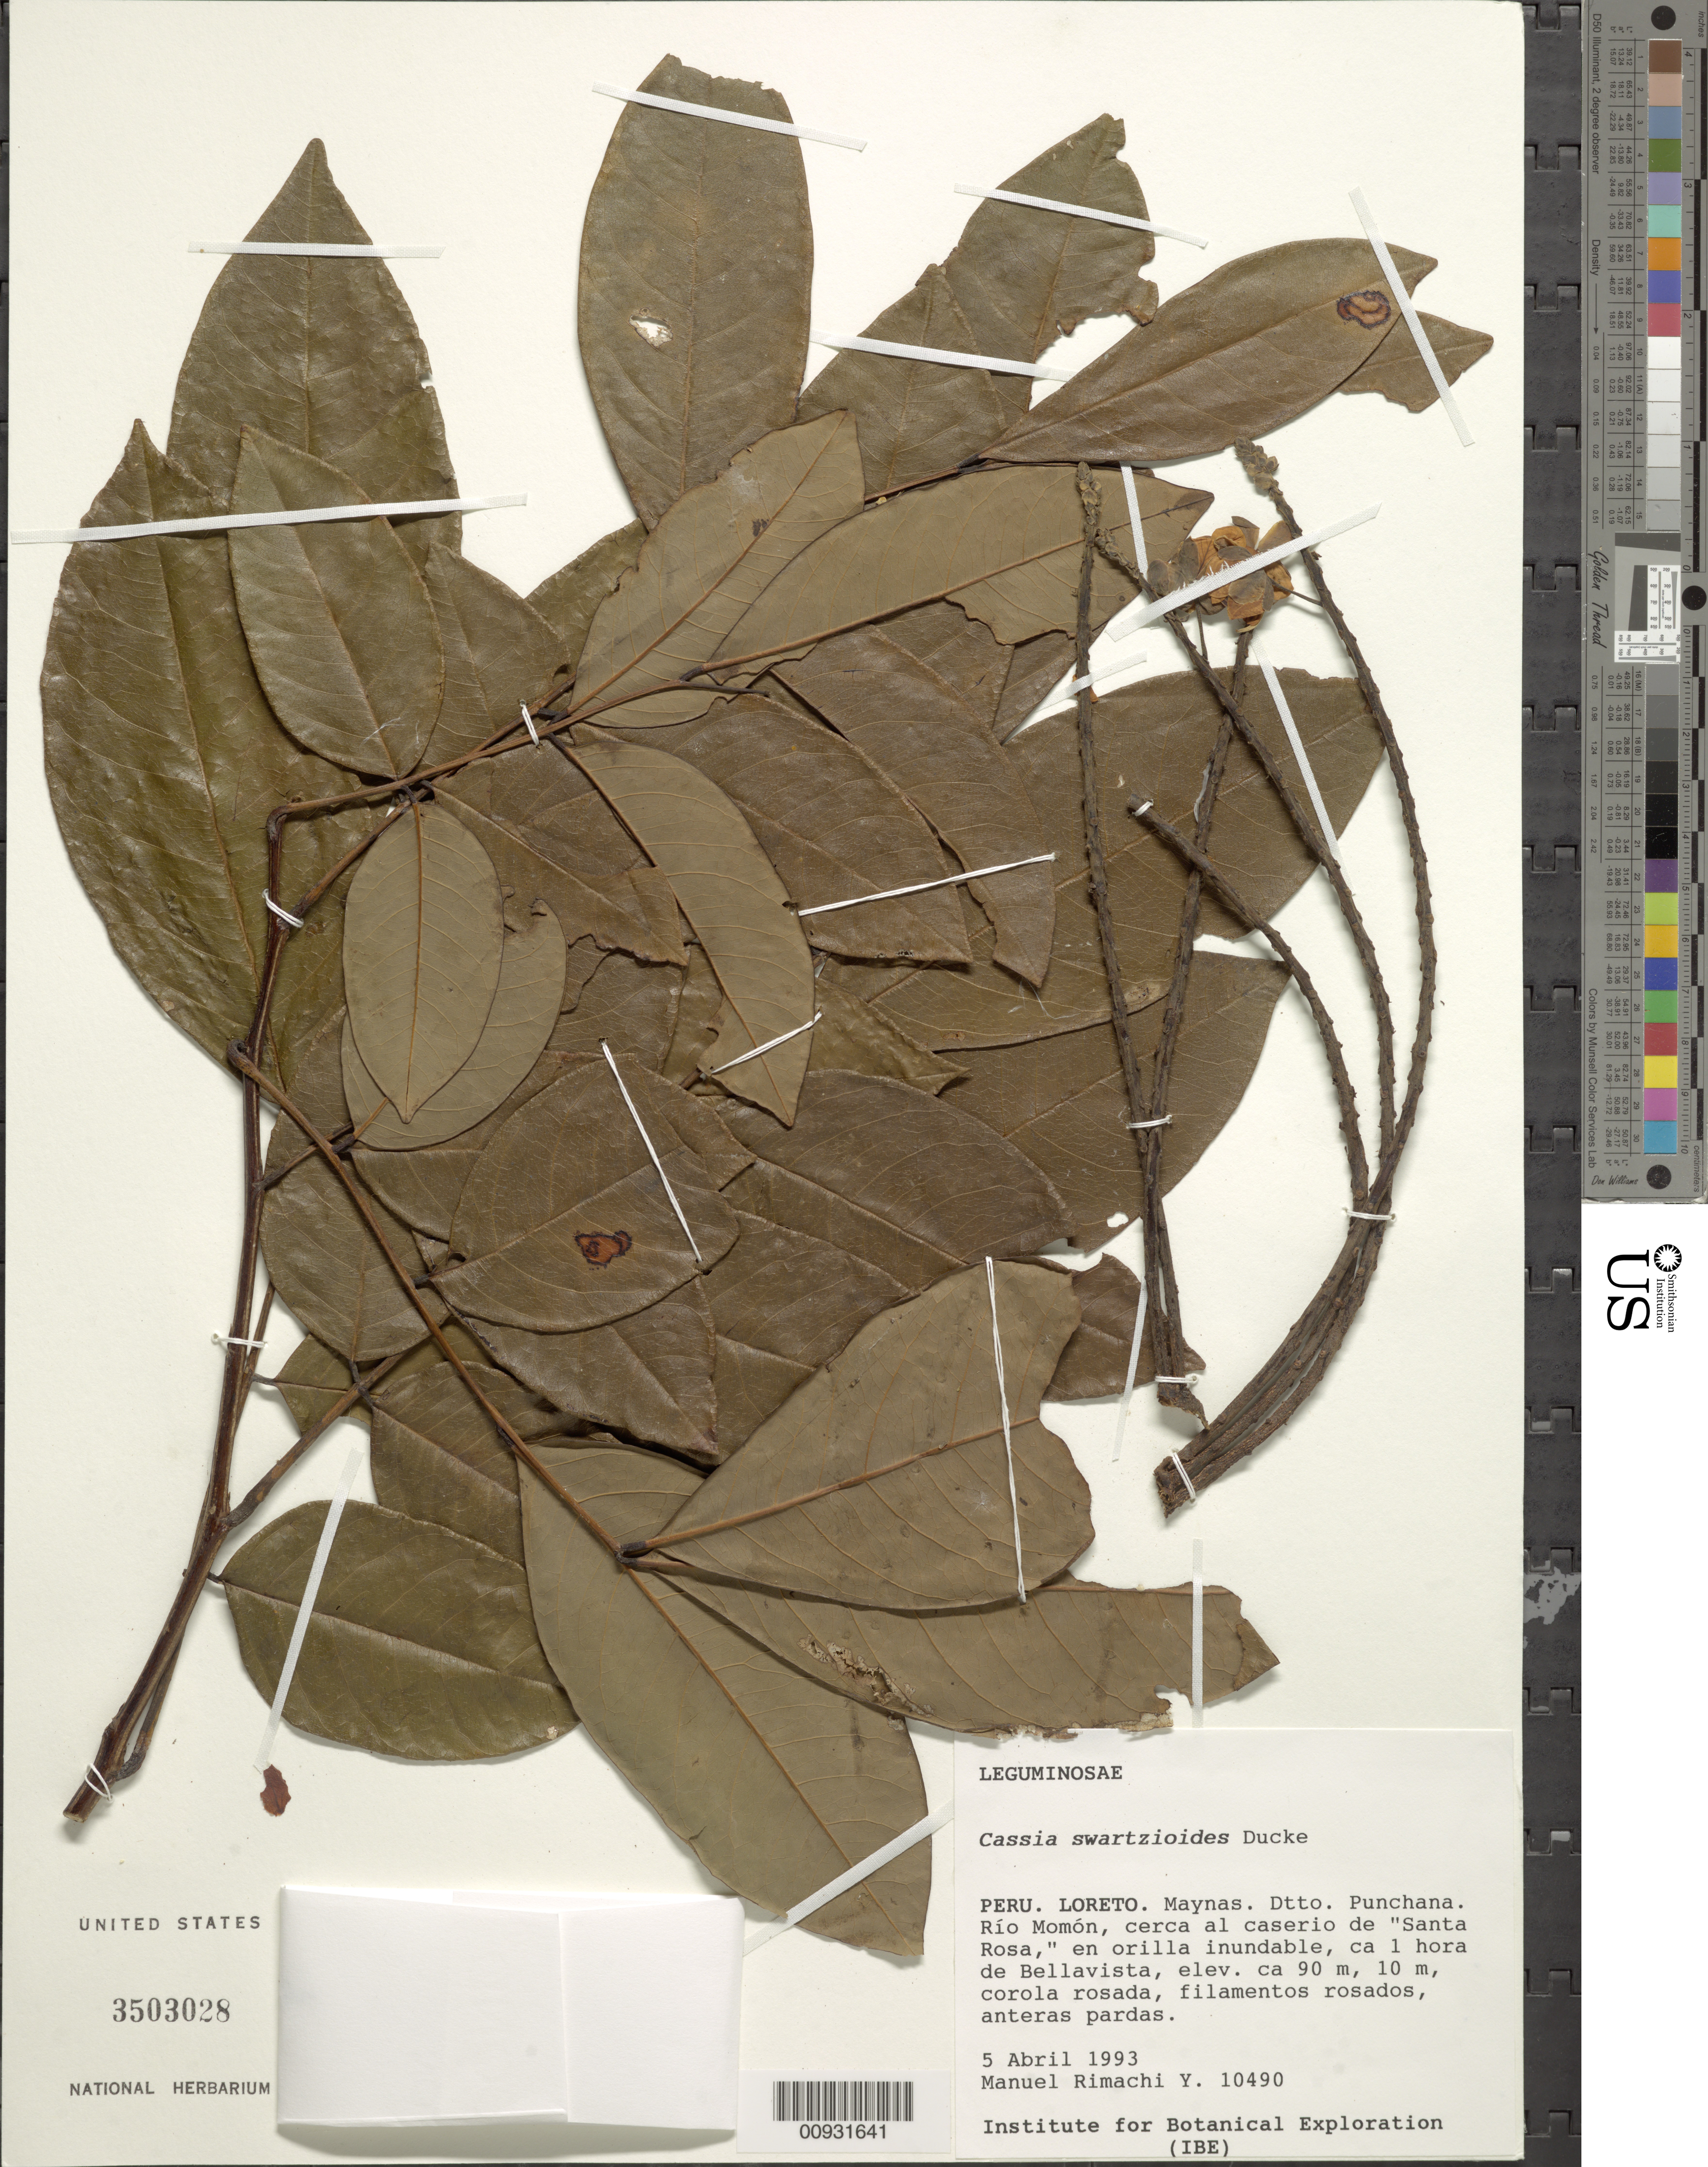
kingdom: Plantae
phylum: Tracheophyta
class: Magnoliopsida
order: Fabales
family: Fabaceae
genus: Cassia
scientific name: Cassia swartzioides var. swartzioides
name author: Ducke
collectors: M. Rimachi Y.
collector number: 10490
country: Peru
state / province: Loreto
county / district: Maynas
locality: Punchana, Rio Momon, cerca al caserio de Santa Rosa, Bellavista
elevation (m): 90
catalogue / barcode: US 3503028-2